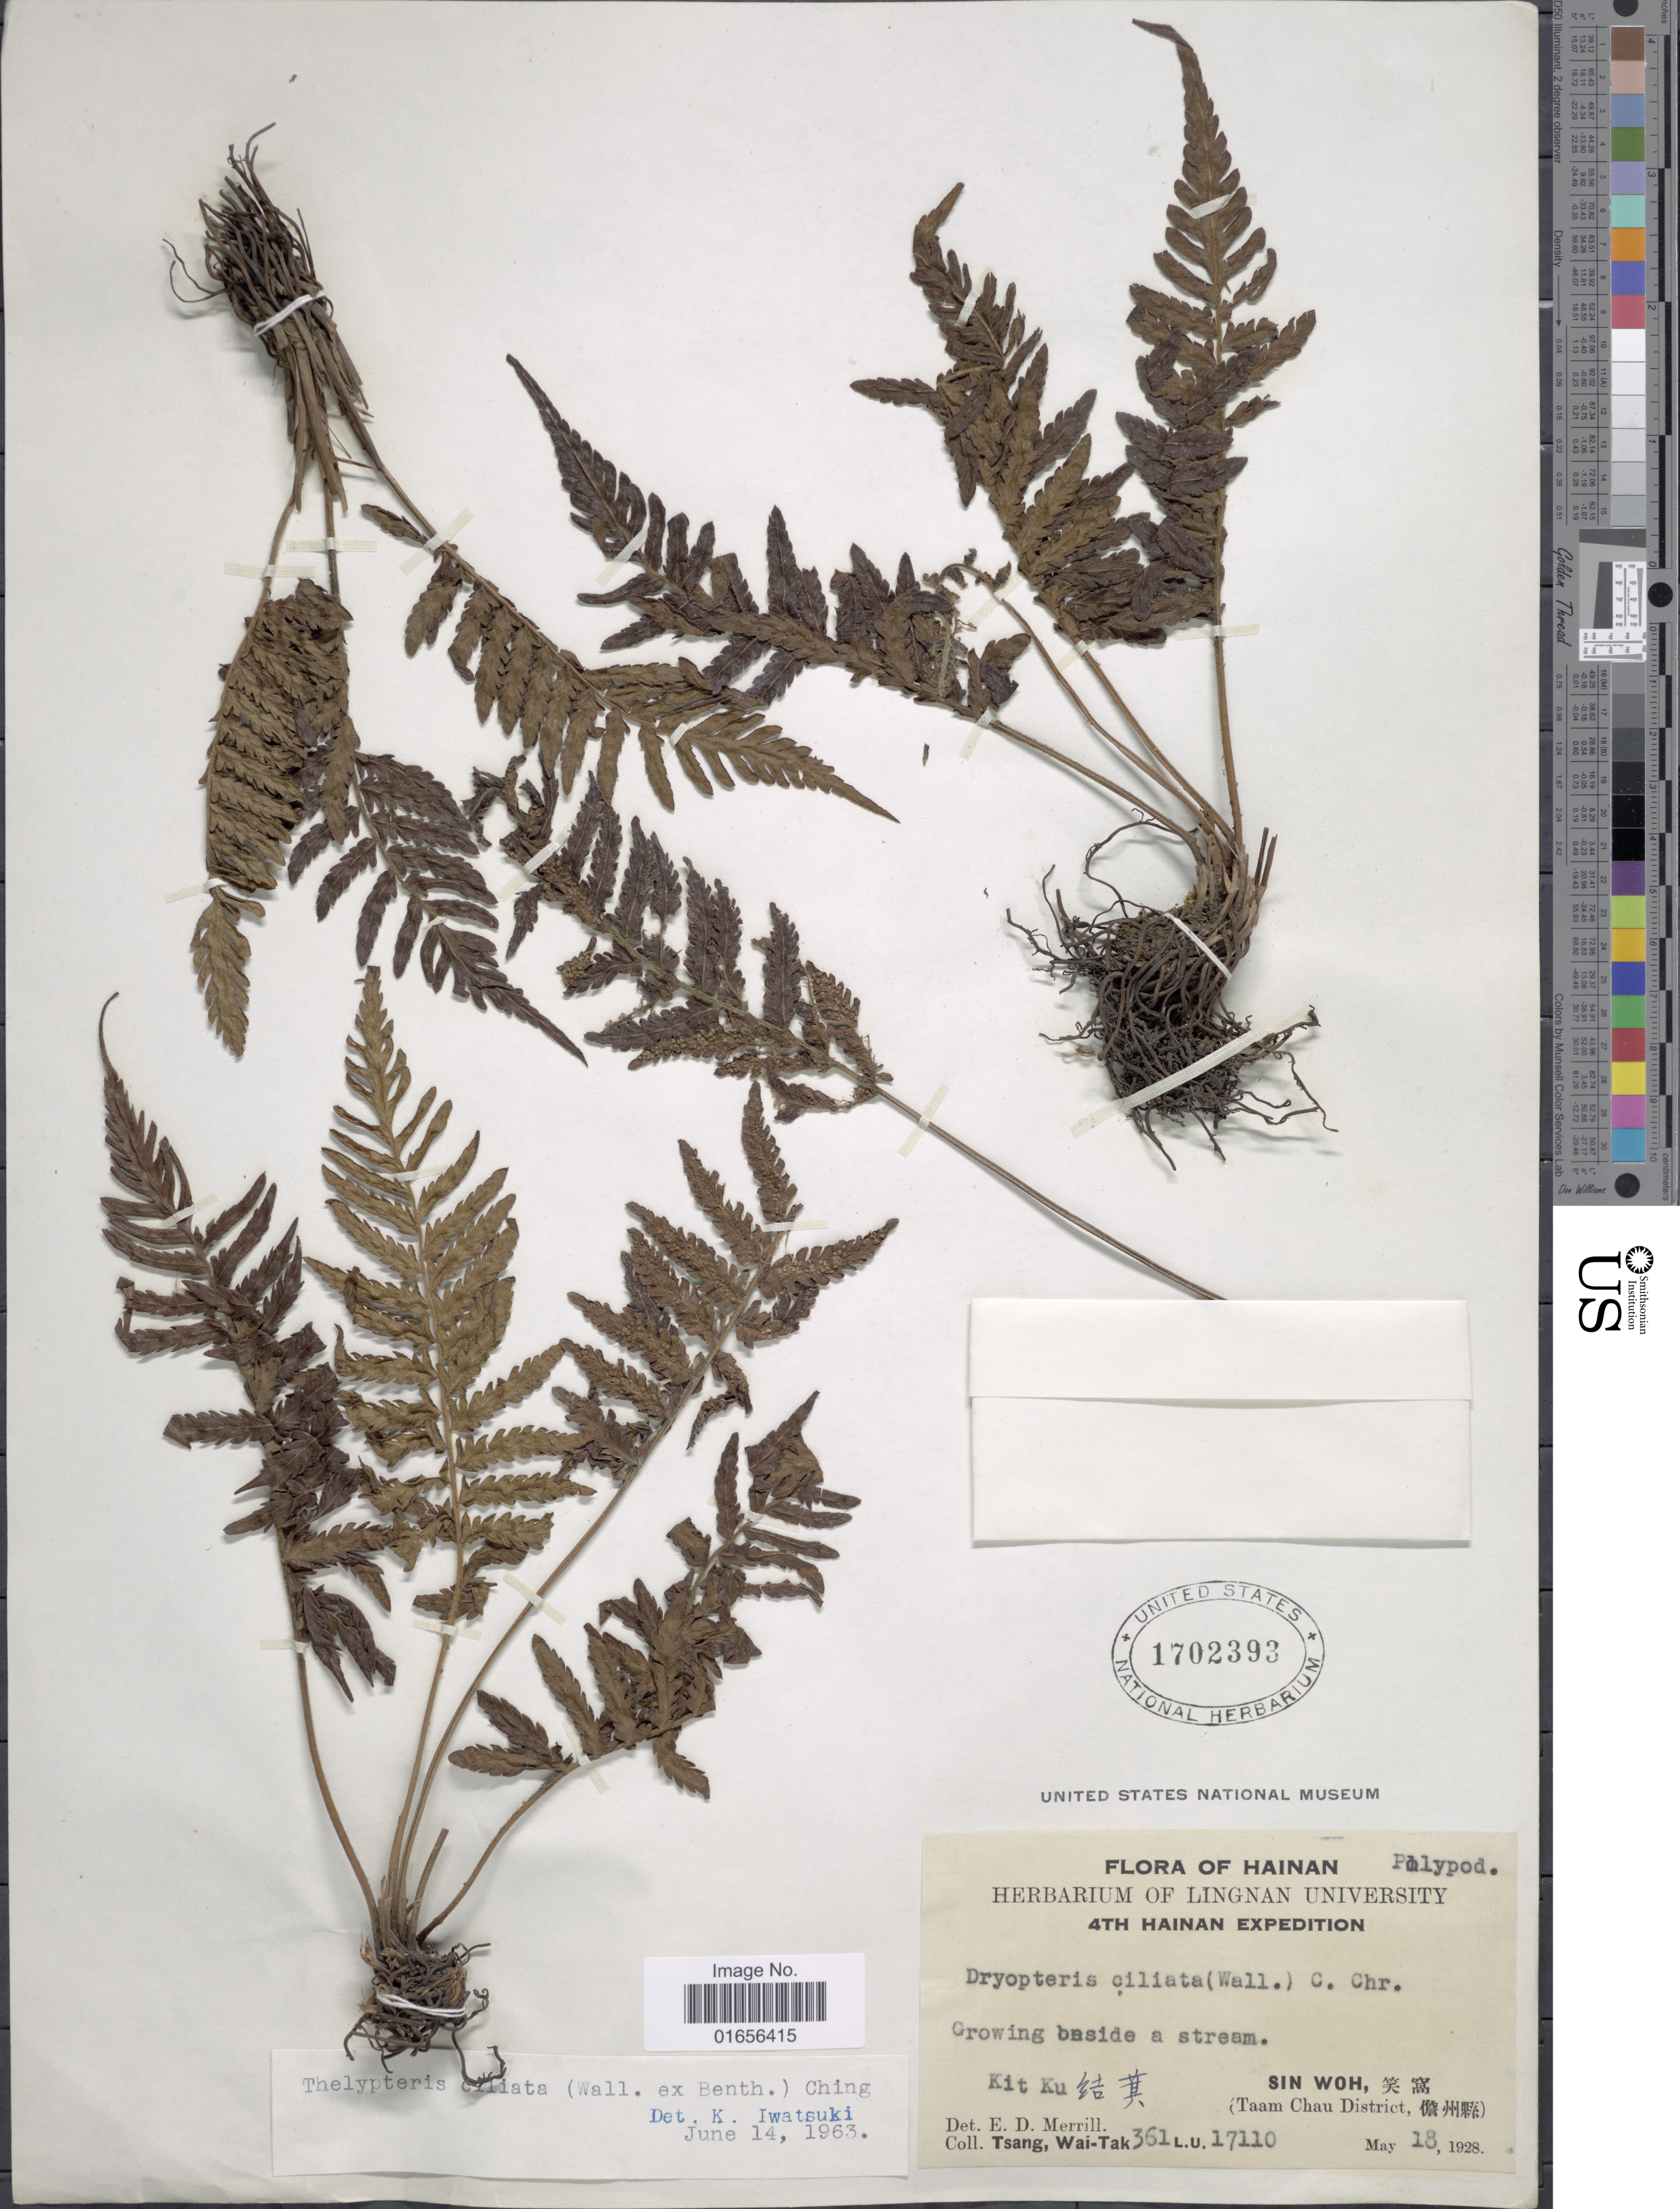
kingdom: Plantae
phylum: Tracheophyta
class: Polypodiopsida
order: Polypodiales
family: Thelypteridaceae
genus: Trigonospora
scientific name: Trigonospora ciliata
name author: (Benth.) Holttum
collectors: W. T. Tsang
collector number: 361 L.U. 17110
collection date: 1928-05-18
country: China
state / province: Hainan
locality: Hainan,Kit Ku, Sin Woh, (Taam Chau District,)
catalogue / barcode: US 1702393